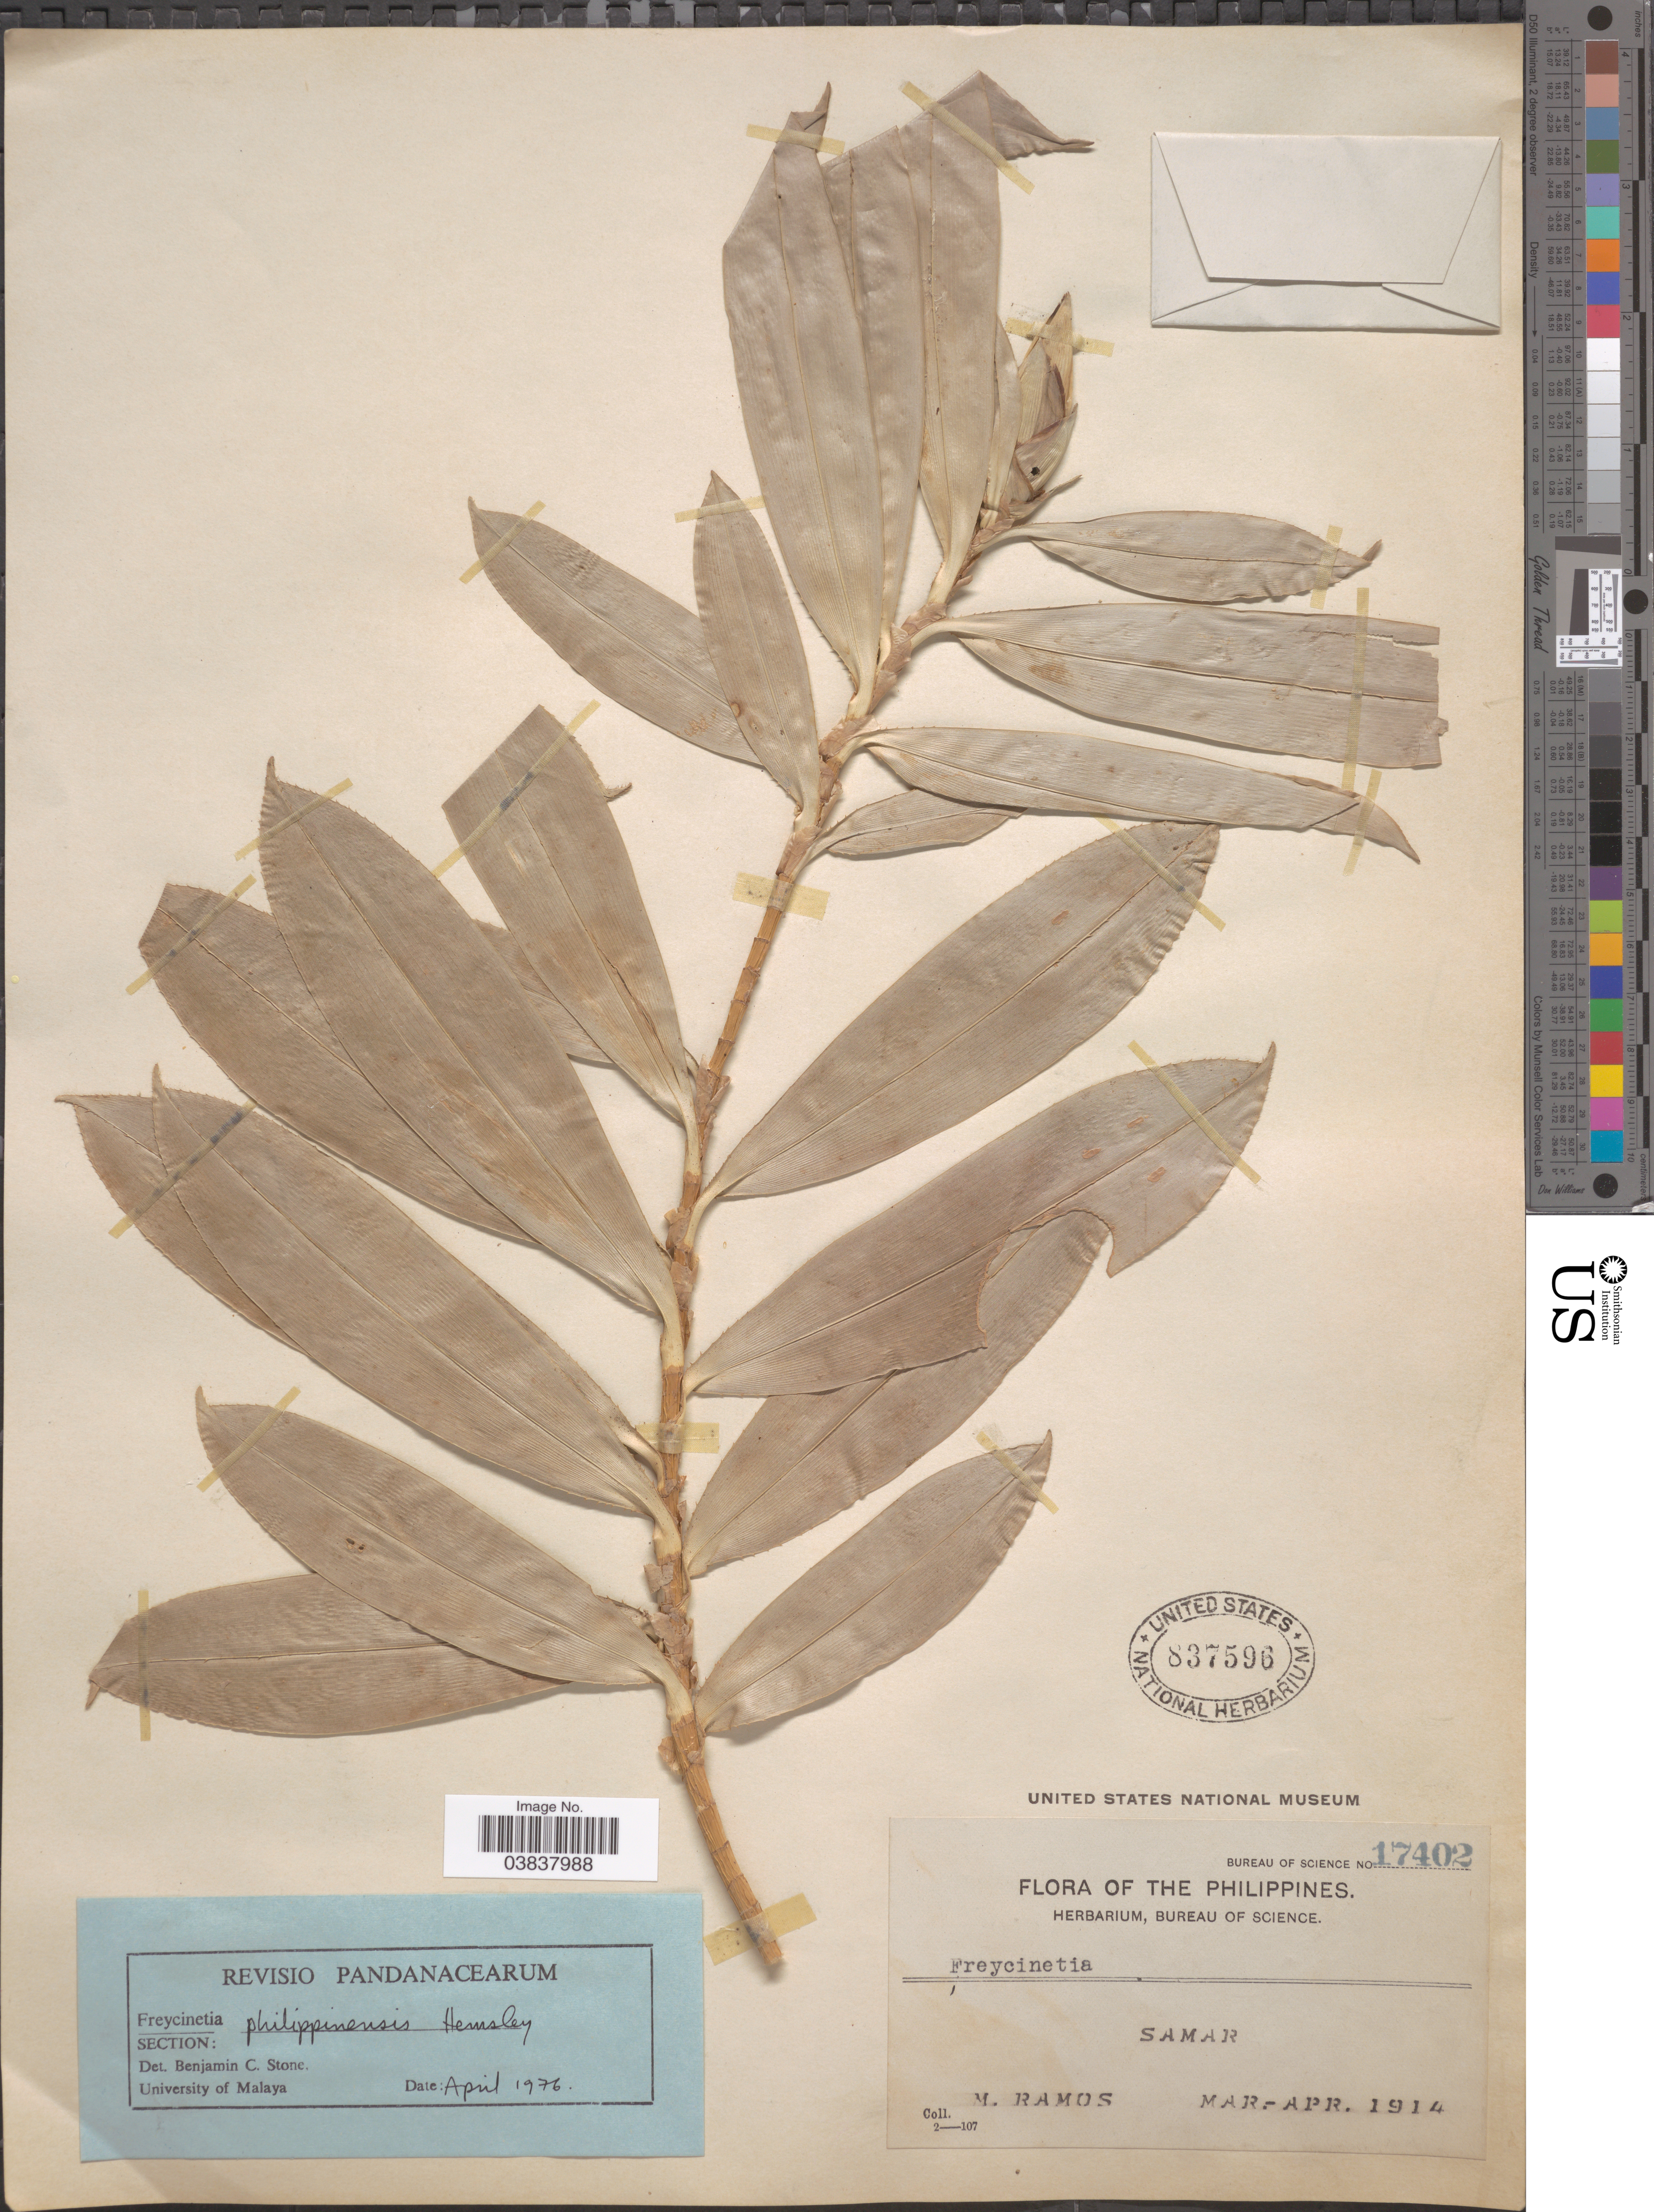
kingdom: Plantae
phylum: Tracheophyta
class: Liliopsida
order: Pandanales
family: Pandanaceae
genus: Freycinetia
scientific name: Freycinetia philippinensis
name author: Hemsl.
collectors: M. Ramos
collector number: Bureau of Science 17402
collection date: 1914-03/1914-04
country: Philippines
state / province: Eastern Visayas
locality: Samar.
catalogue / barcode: US 837596